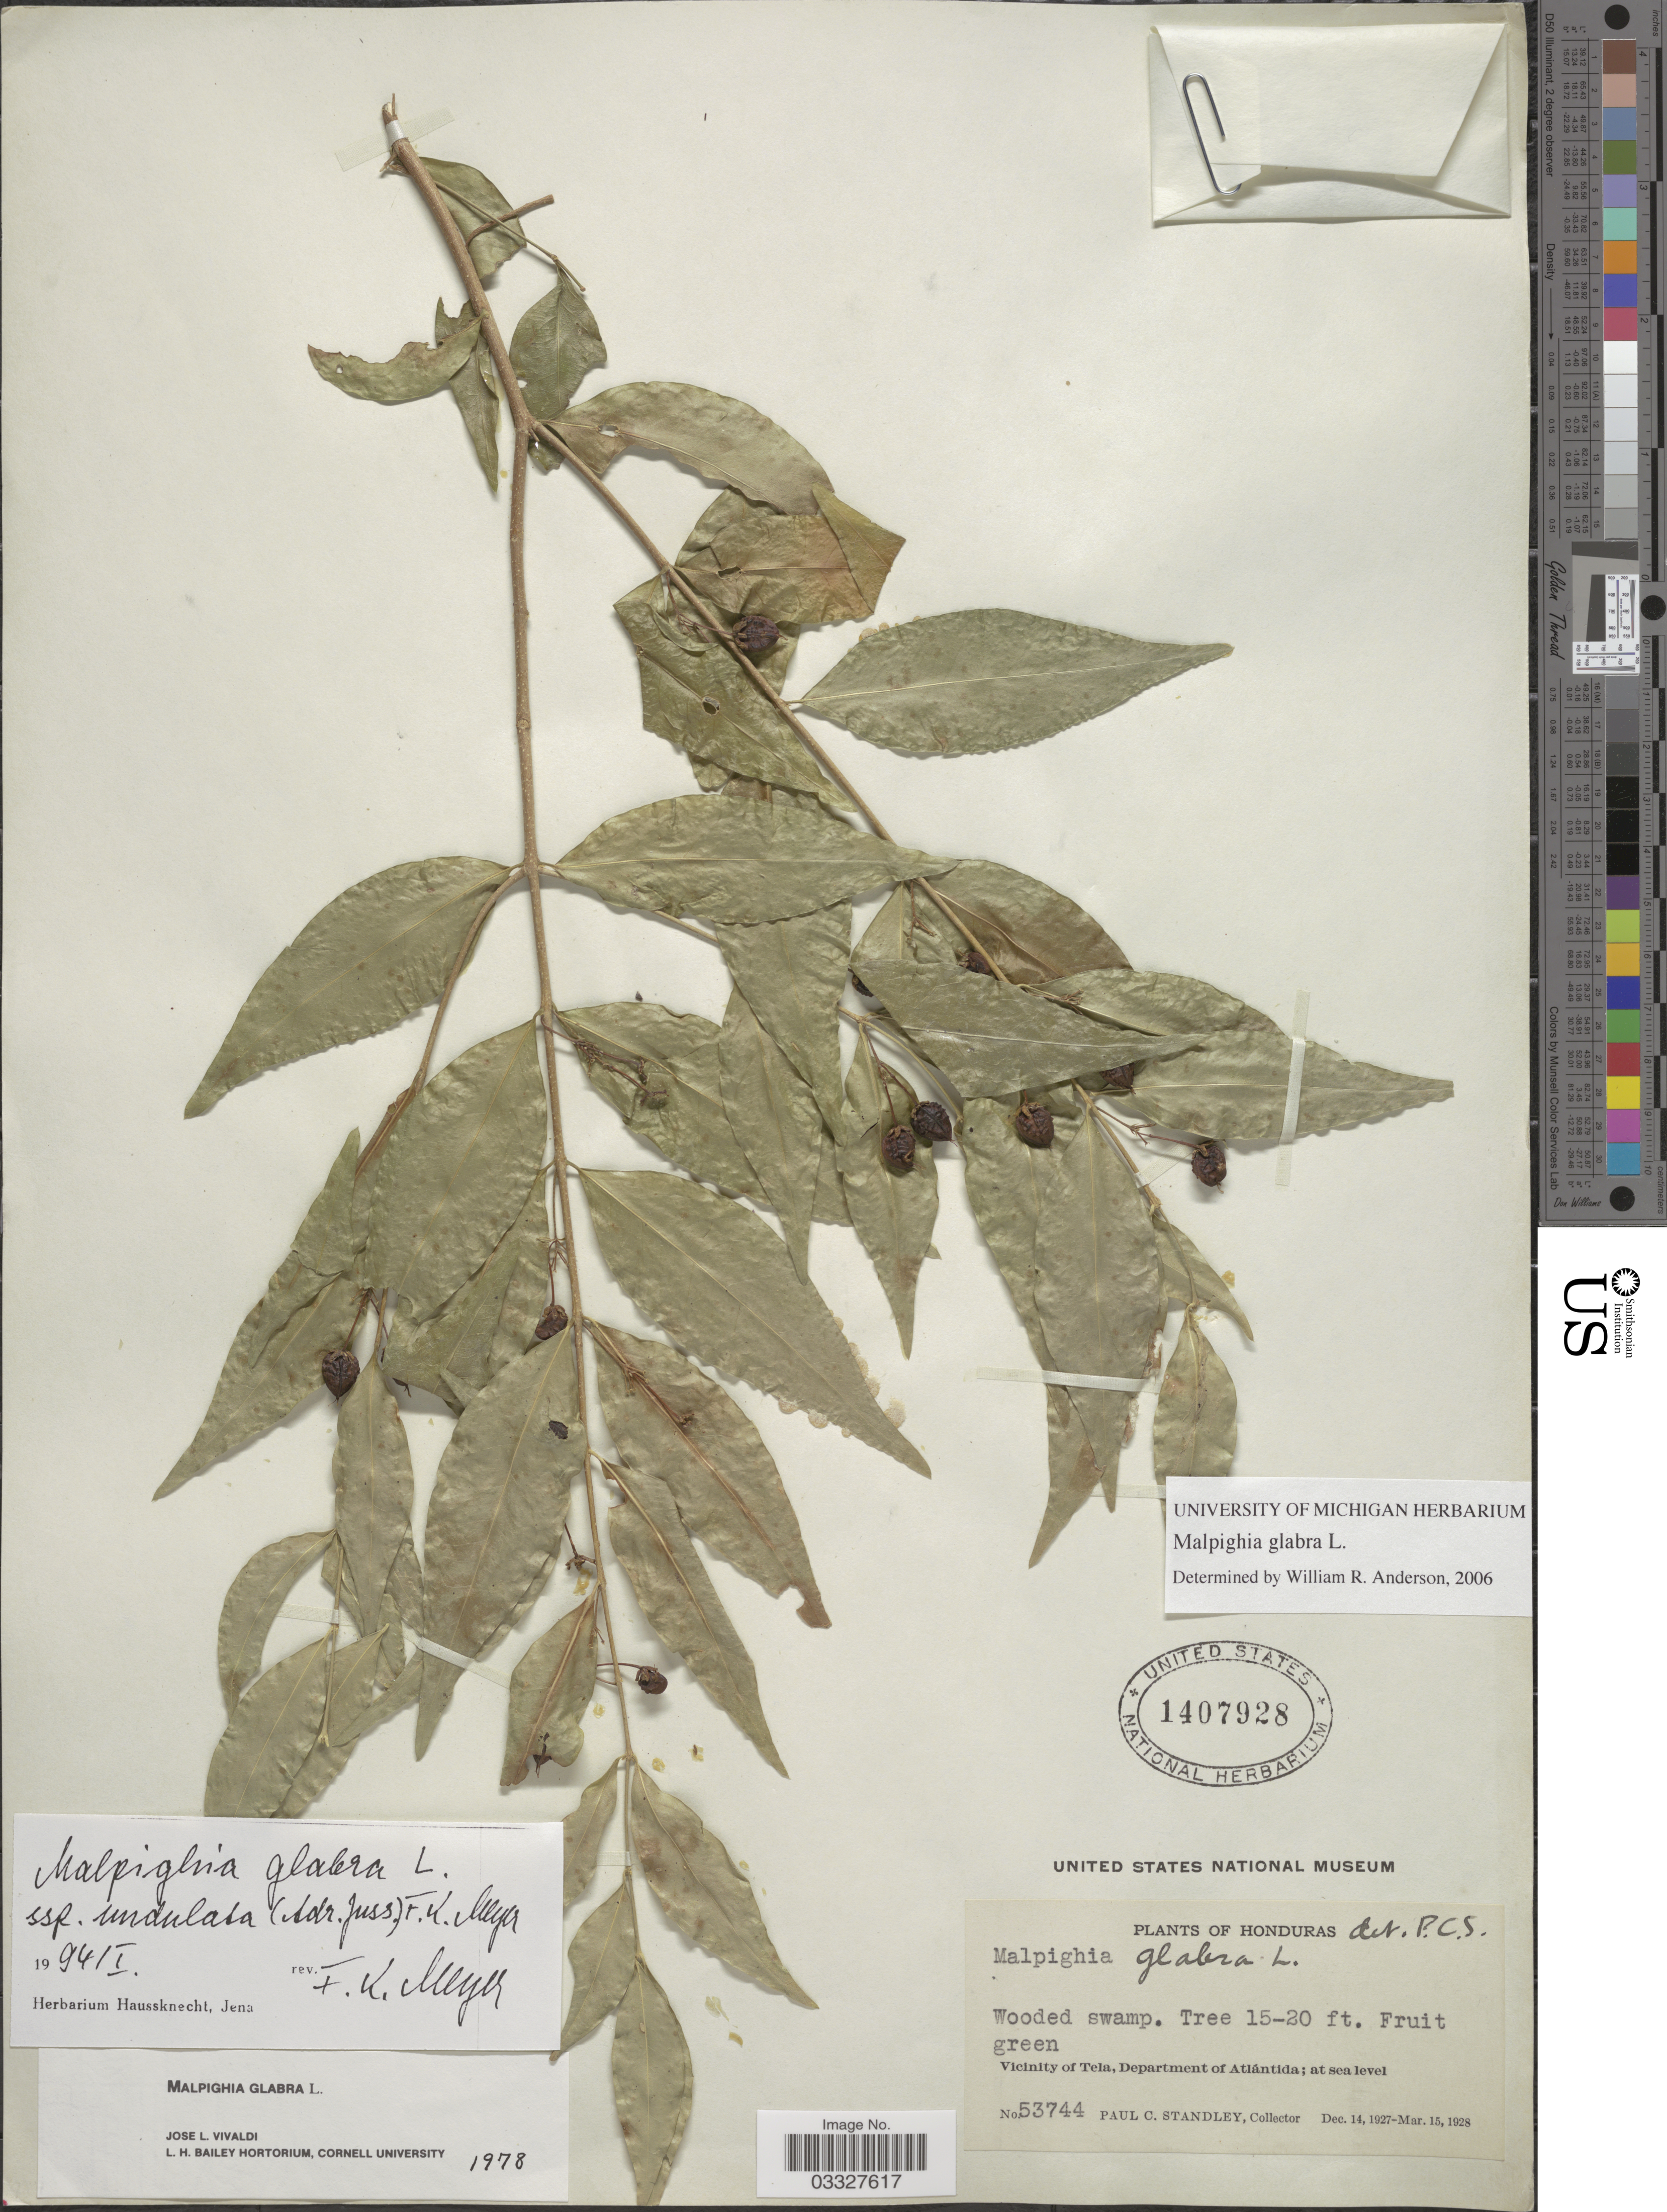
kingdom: Plantae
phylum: Tracheophyta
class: Magnoliopsida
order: Malpighiales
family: Malpighiaceae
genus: Malpighia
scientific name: Malpighia glabra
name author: L.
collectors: P. C. Standley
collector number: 53744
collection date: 1927-12-14/1928-03-15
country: Honduras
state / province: Atlántida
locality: Vicinity of Tela, Department of Atlántida.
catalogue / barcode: US 1407928